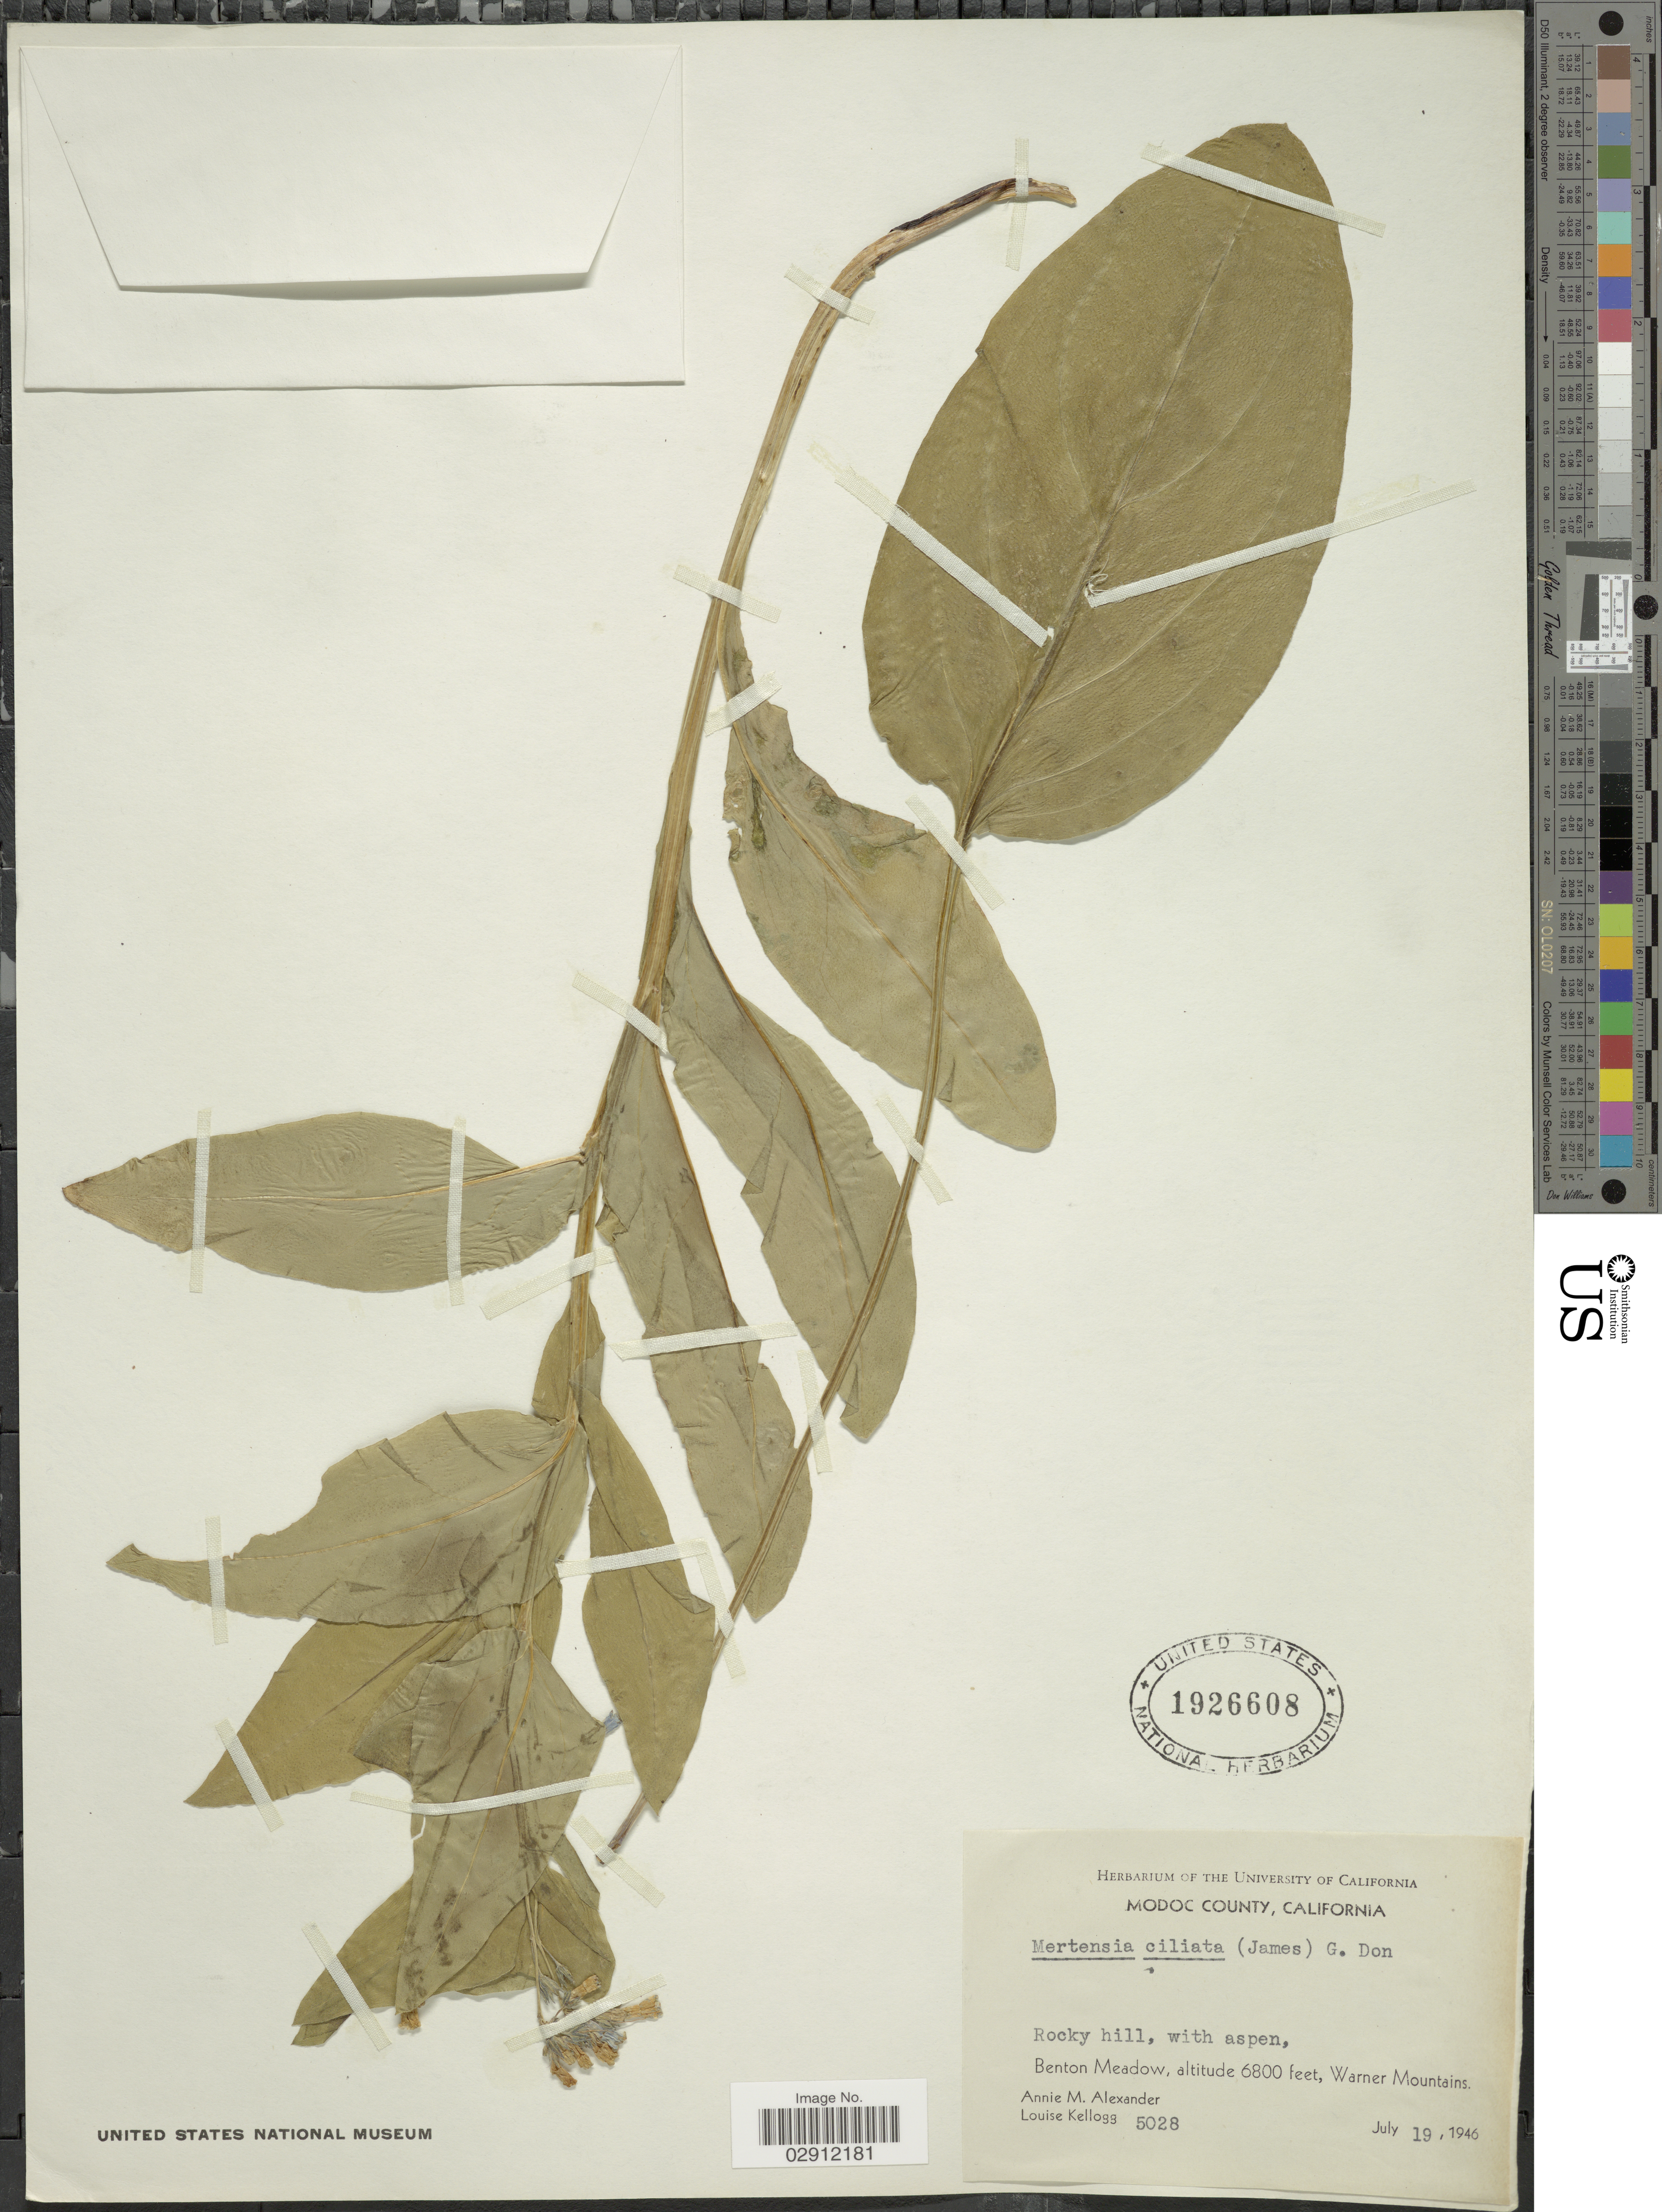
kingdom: Plantae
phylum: Tracheophyta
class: Magnoliopsida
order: Boraginales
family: Boraginaceae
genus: Mertensia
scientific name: Mertensia ciliata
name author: (James) G. Don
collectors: A. M. Alexander & L. Kellogg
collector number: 5028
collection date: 1946-07-19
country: United States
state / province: California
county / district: Modoc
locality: Modoc County. Benton Meadow, Warner Mountains.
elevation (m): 2073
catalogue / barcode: US 1926608